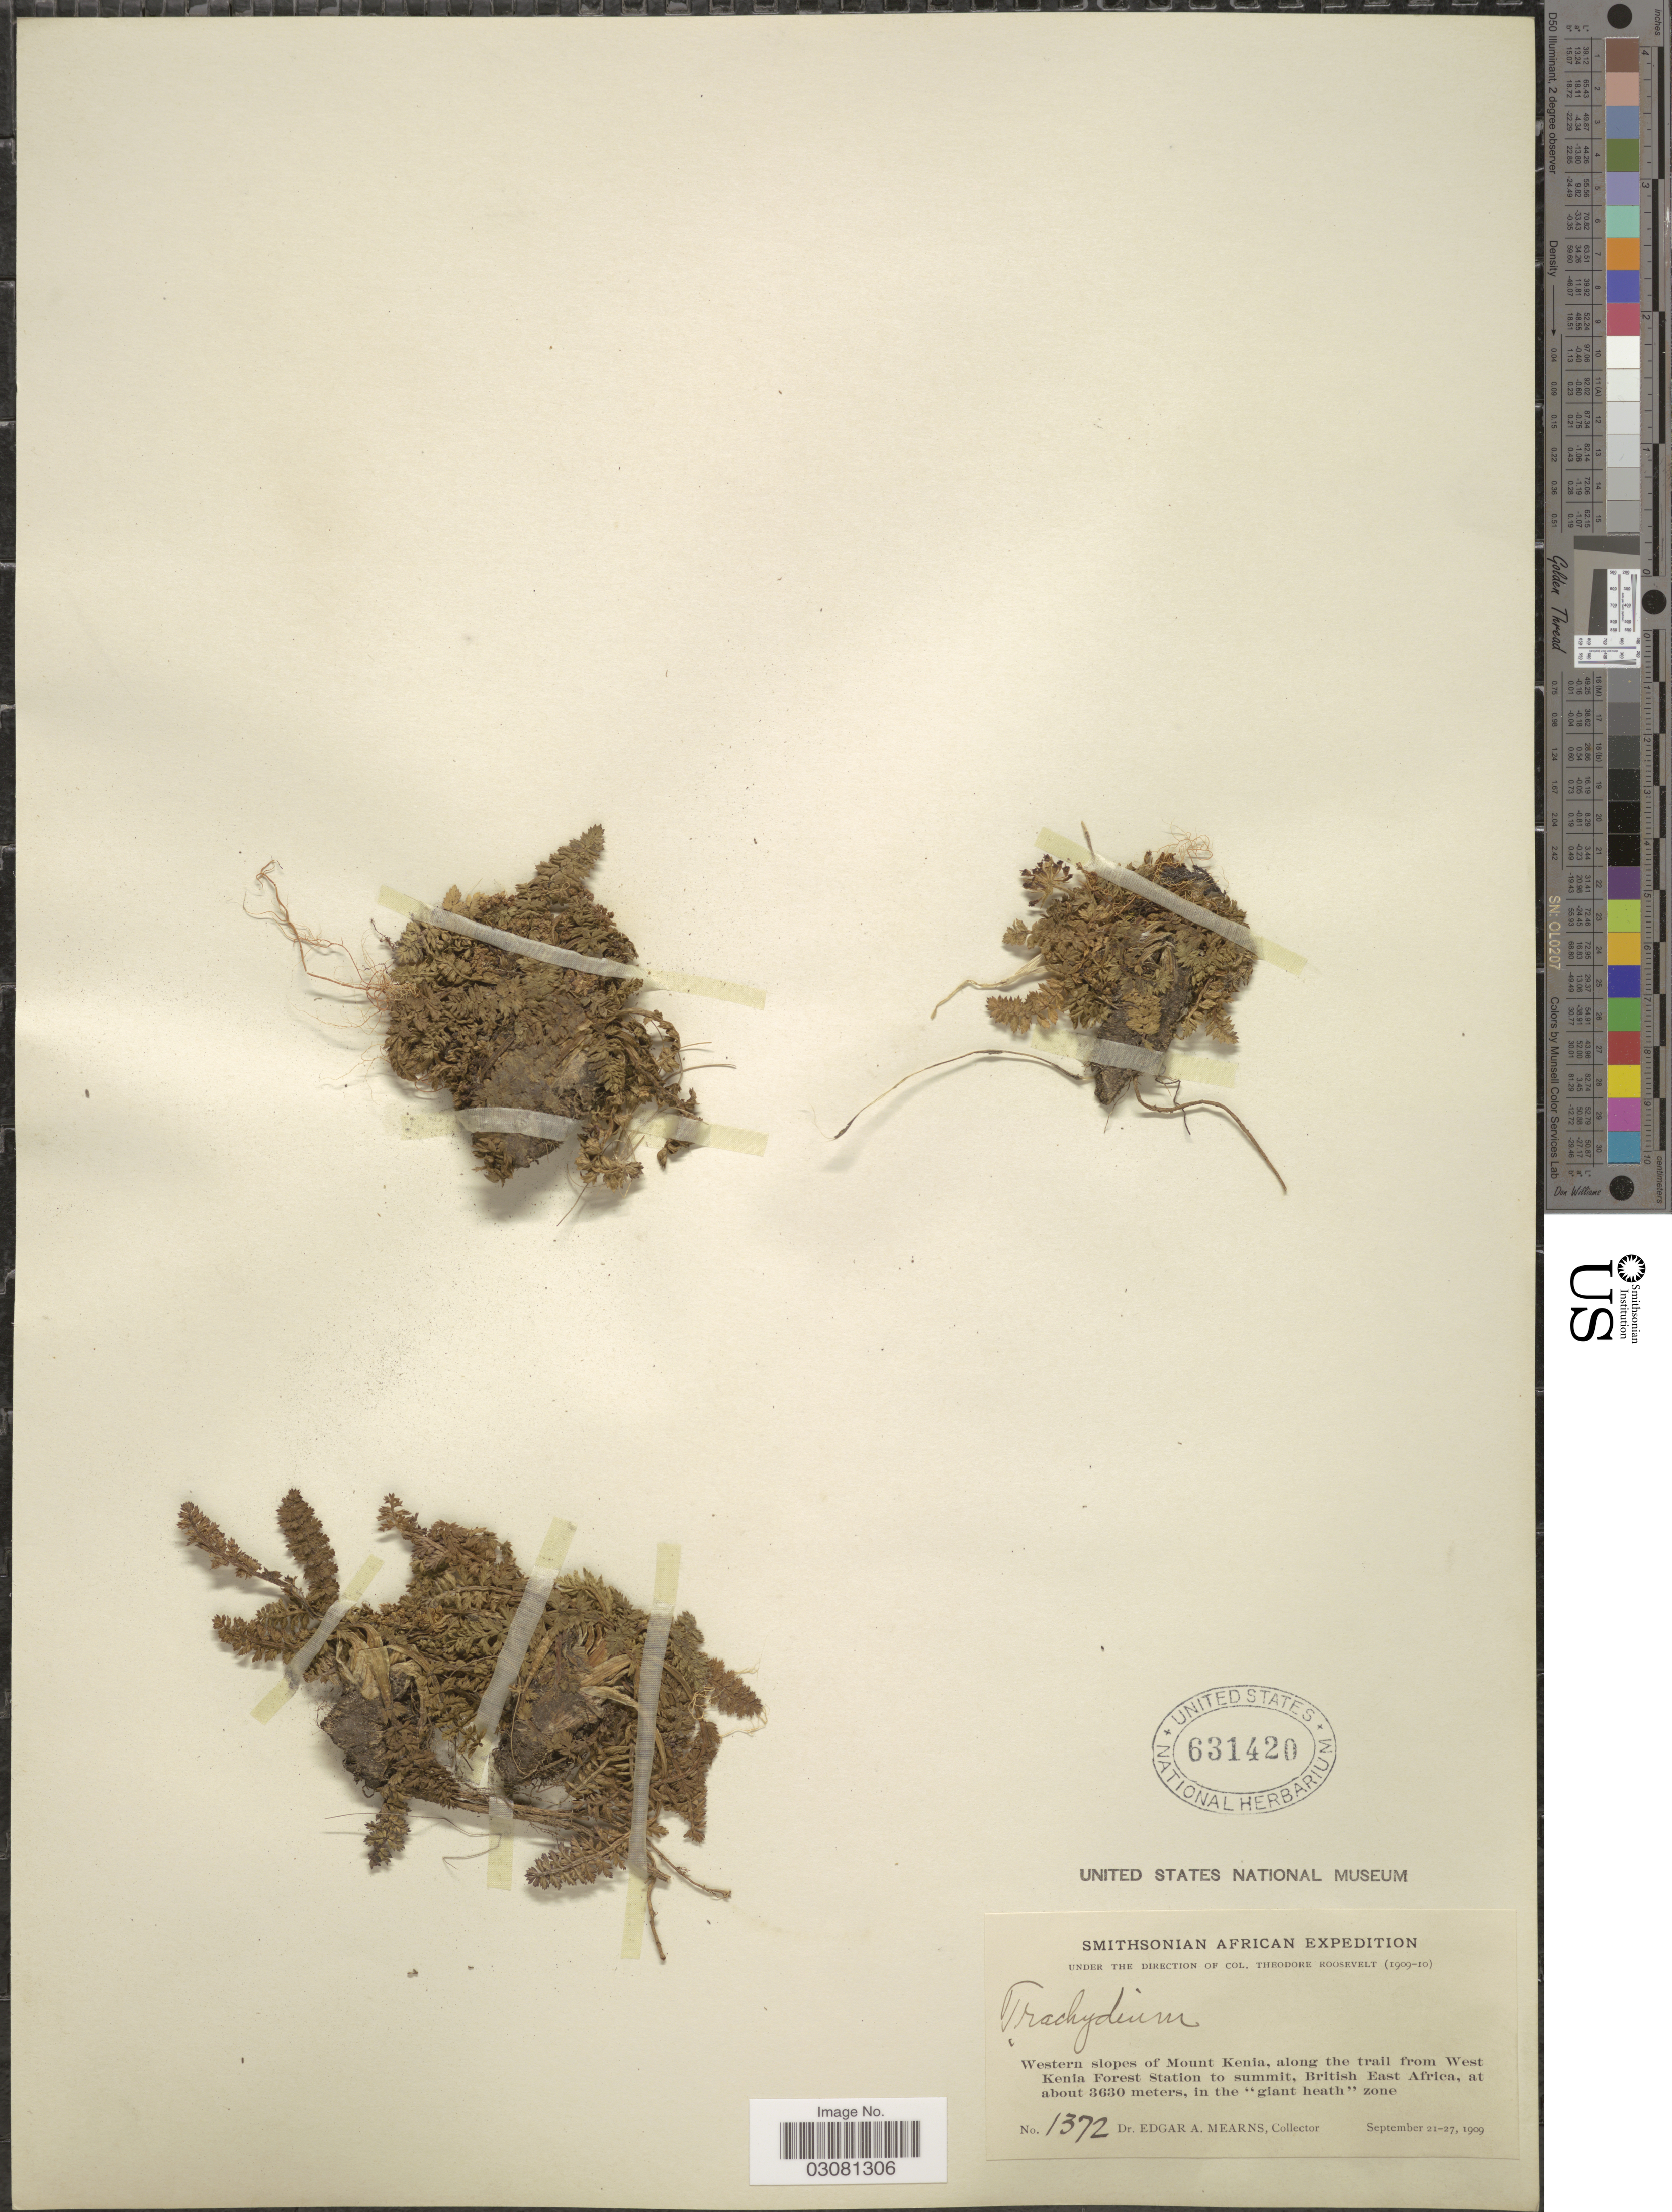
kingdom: Plantae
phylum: Tracheophyta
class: Magnoliopsida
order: Apiales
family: Apiaceae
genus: Trachydium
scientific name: Trachydium sp.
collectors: E. A. Mearns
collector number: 1372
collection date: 1909-09-21/1909-09-27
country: Kenya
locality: Western slopes of Mount Kenia, along the trail from West Kenia Forest Station to summit, British East Africa, in the "giant health" zone.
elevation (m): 3630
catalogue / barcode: US 631420